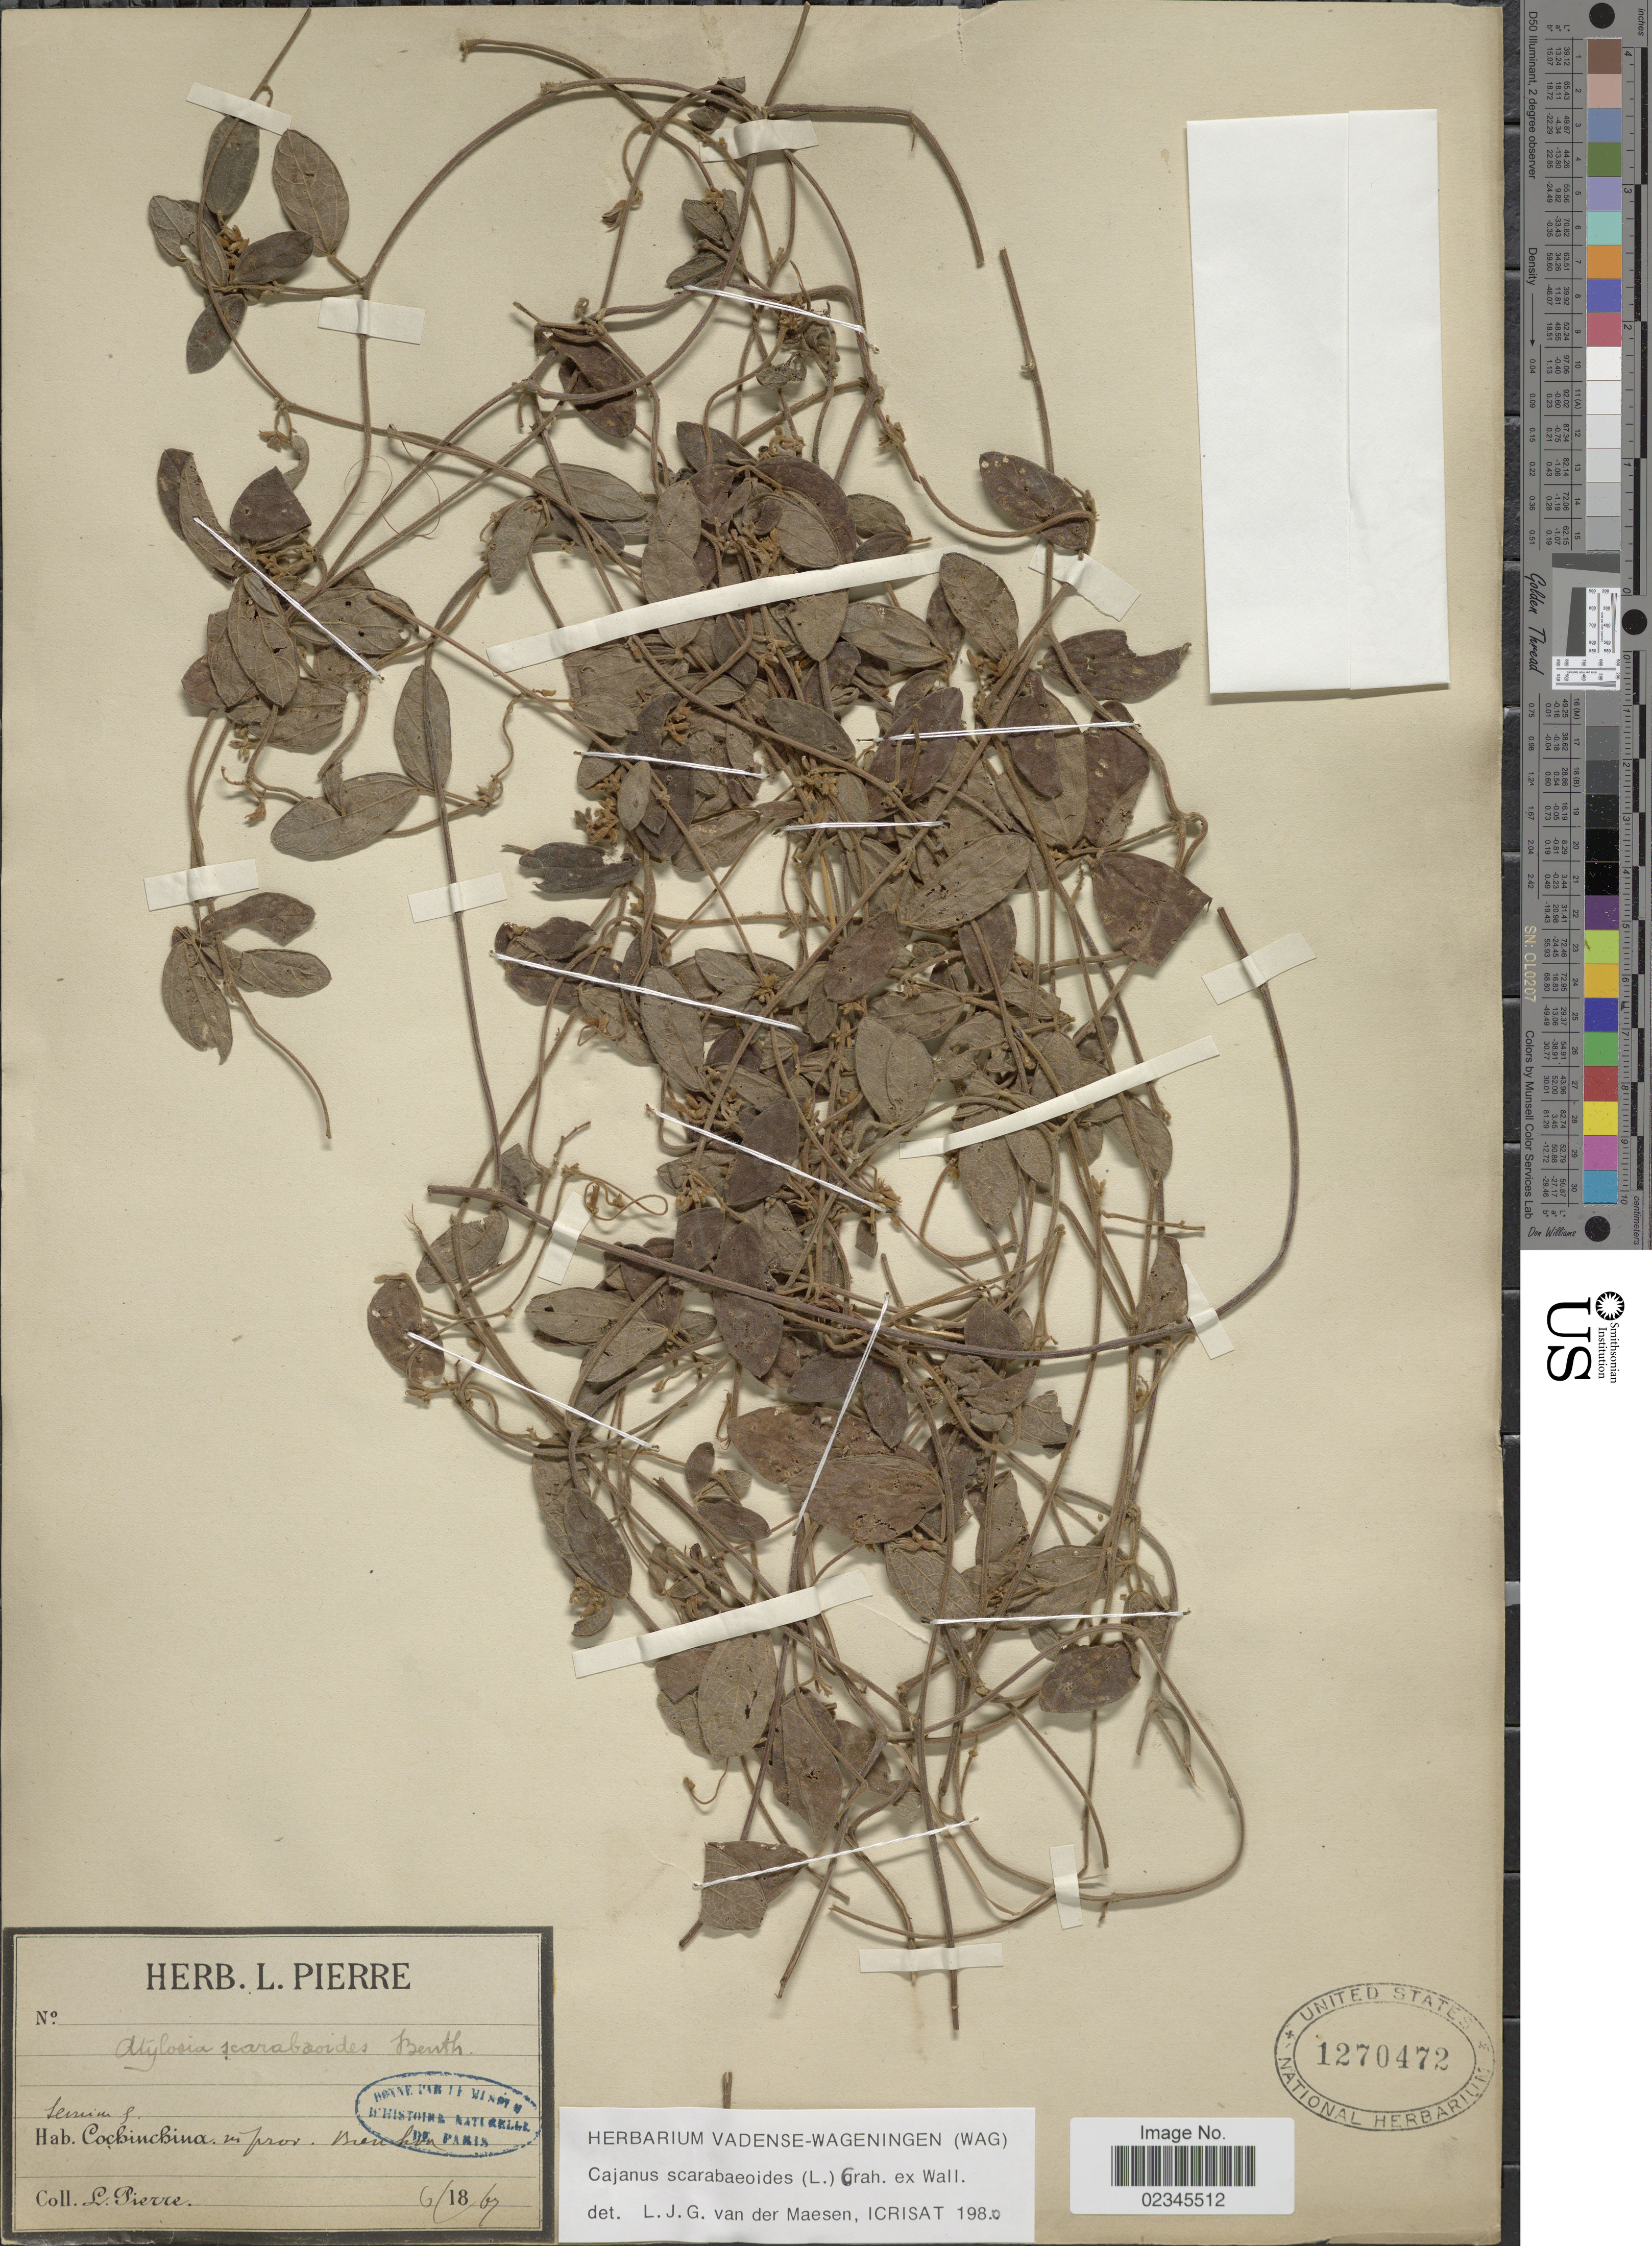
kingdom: Plantae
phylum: Tracheophyta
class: Magnoliopsida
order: Fabales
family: Fabaceae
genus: Cajanus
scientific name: Cajanus scarabaeoides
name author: (L.) Thou. ex Graham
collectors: L. Pierre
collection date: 1867-06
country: Vietnam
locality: Cochinchina. in prov. Brenchon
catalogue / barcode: US 1270472